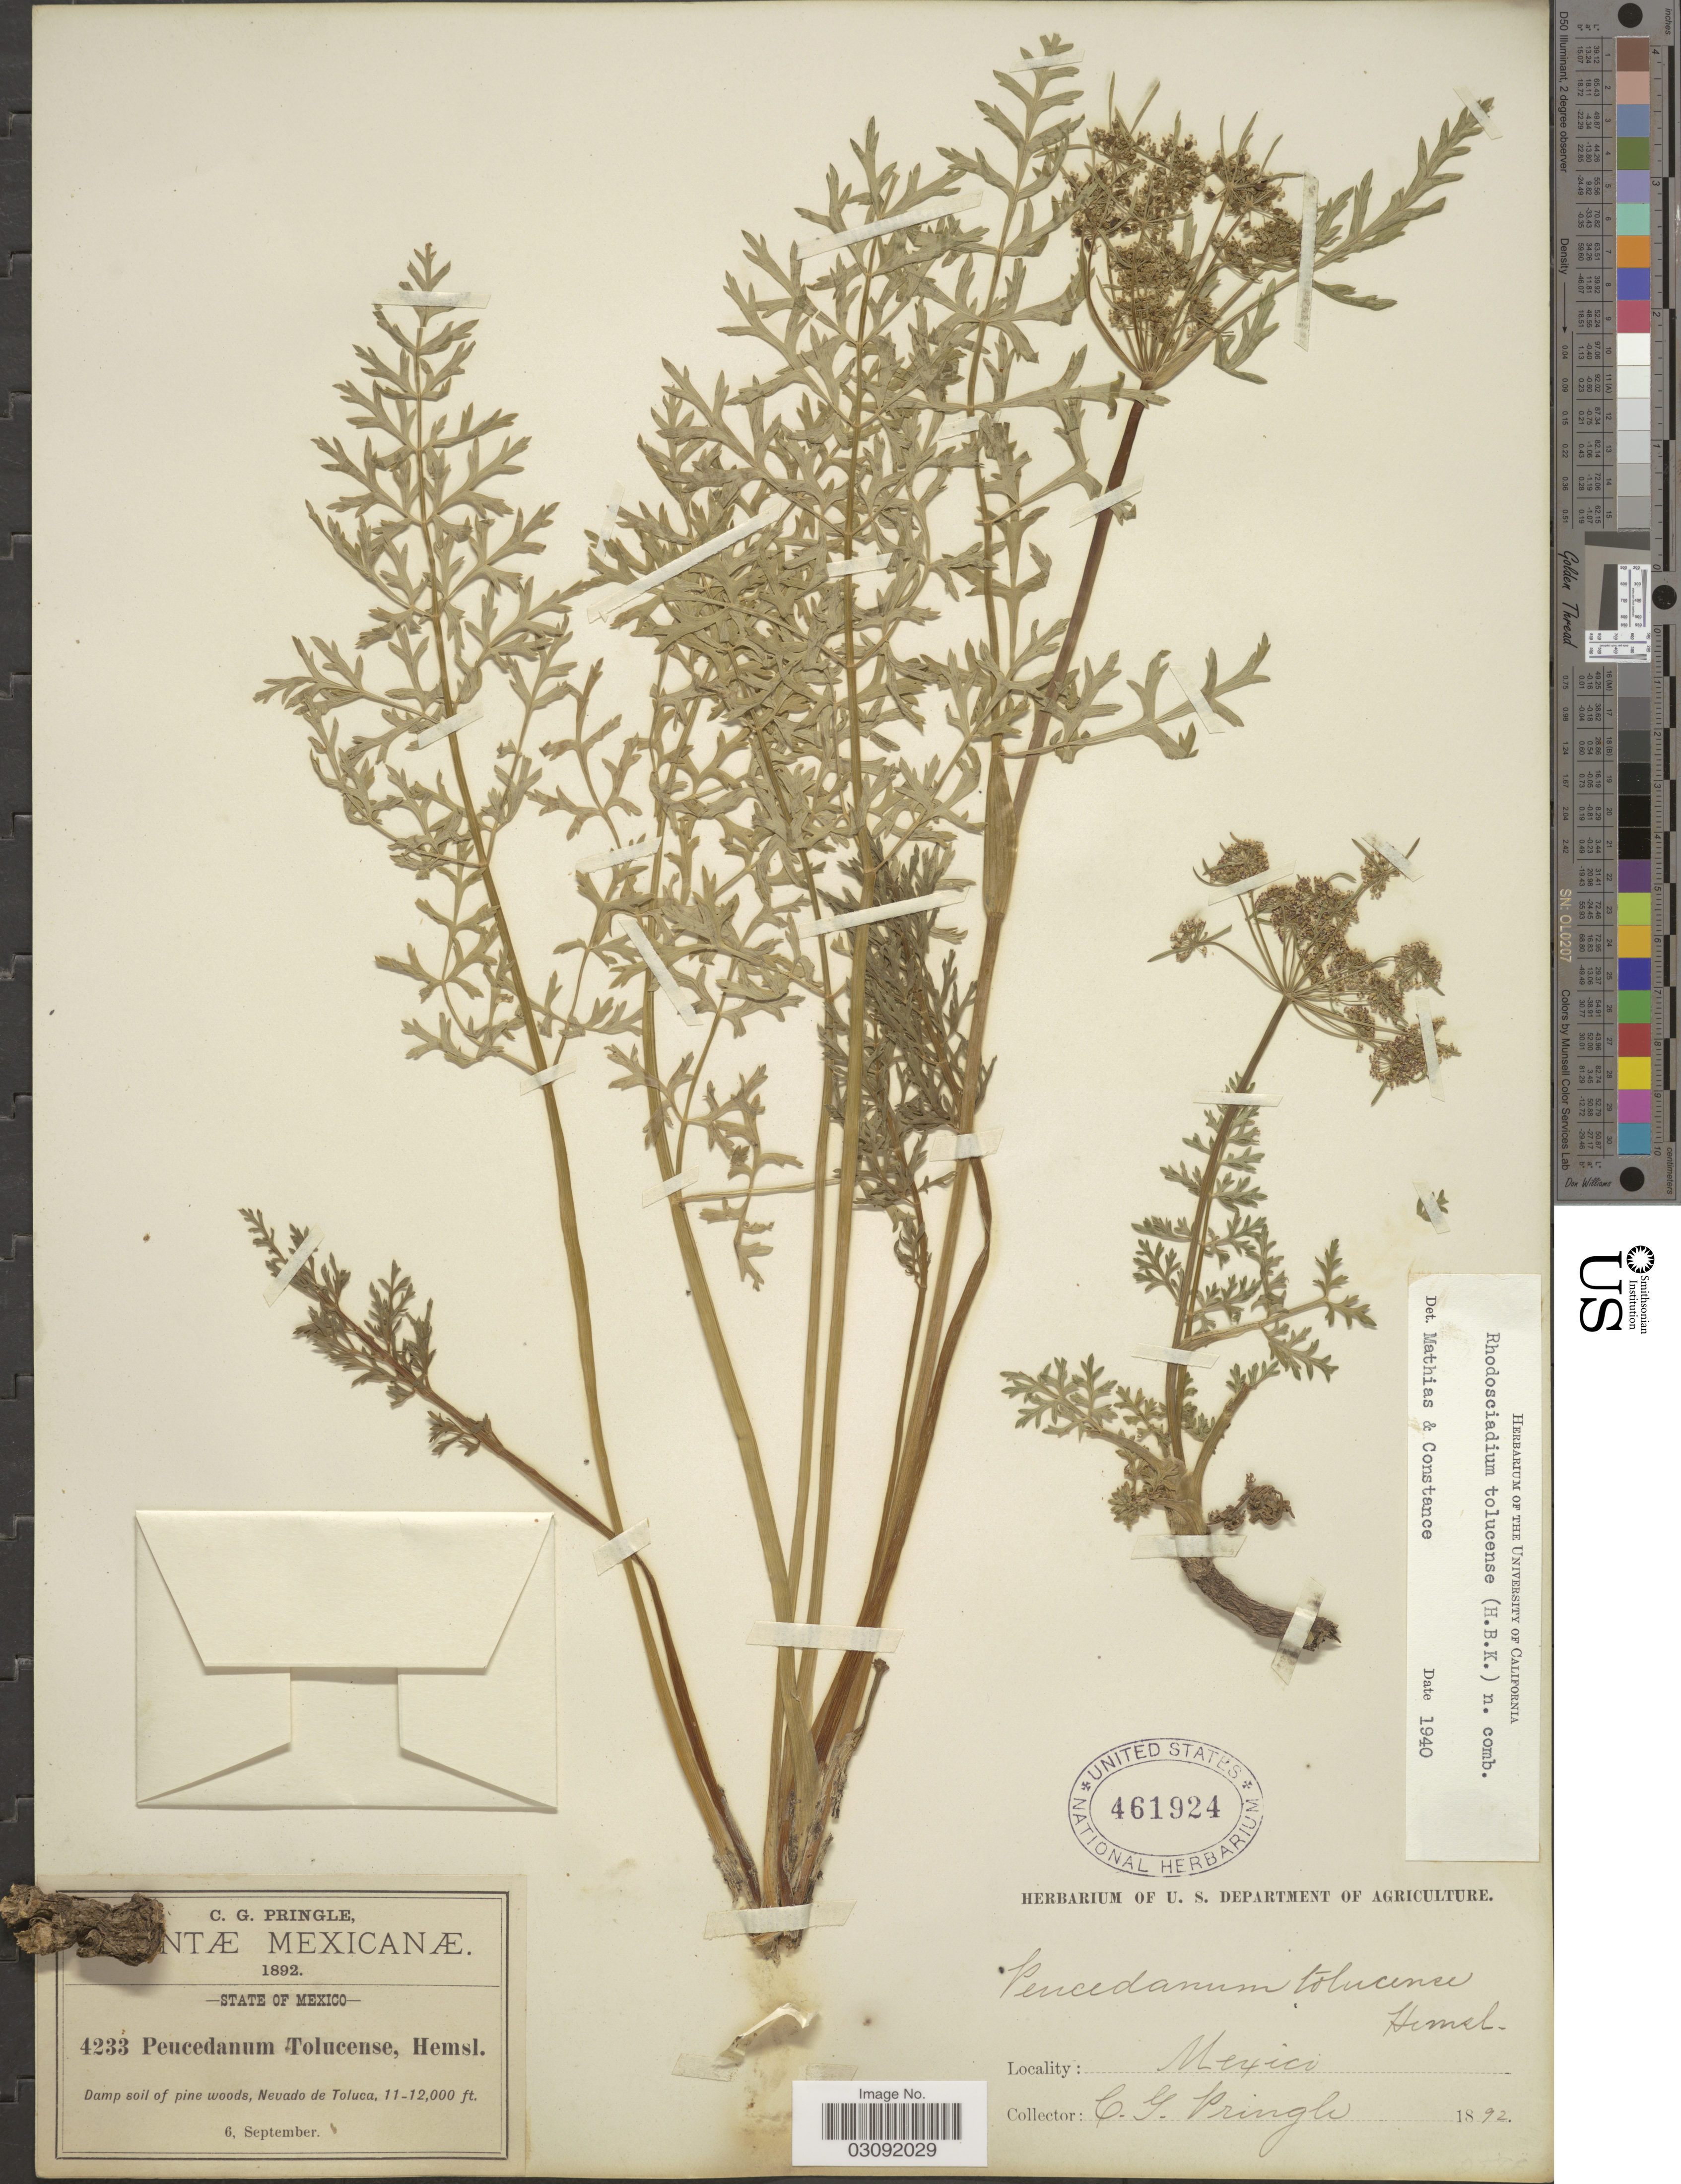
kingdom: Plantae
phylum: Tracheophyta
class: Magnoliopsida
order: Apiales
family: Apiaceae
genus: Rhodosciadium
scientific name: Rhodosciadium tolucense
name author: (Kunth) Mathias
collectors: C. G. Pringle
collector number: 4233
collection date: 1892-09-06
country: Mexico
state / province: México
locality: Damp soil of pine woods, Nevado de Toluca.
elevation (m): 3353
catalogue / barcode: US 461924